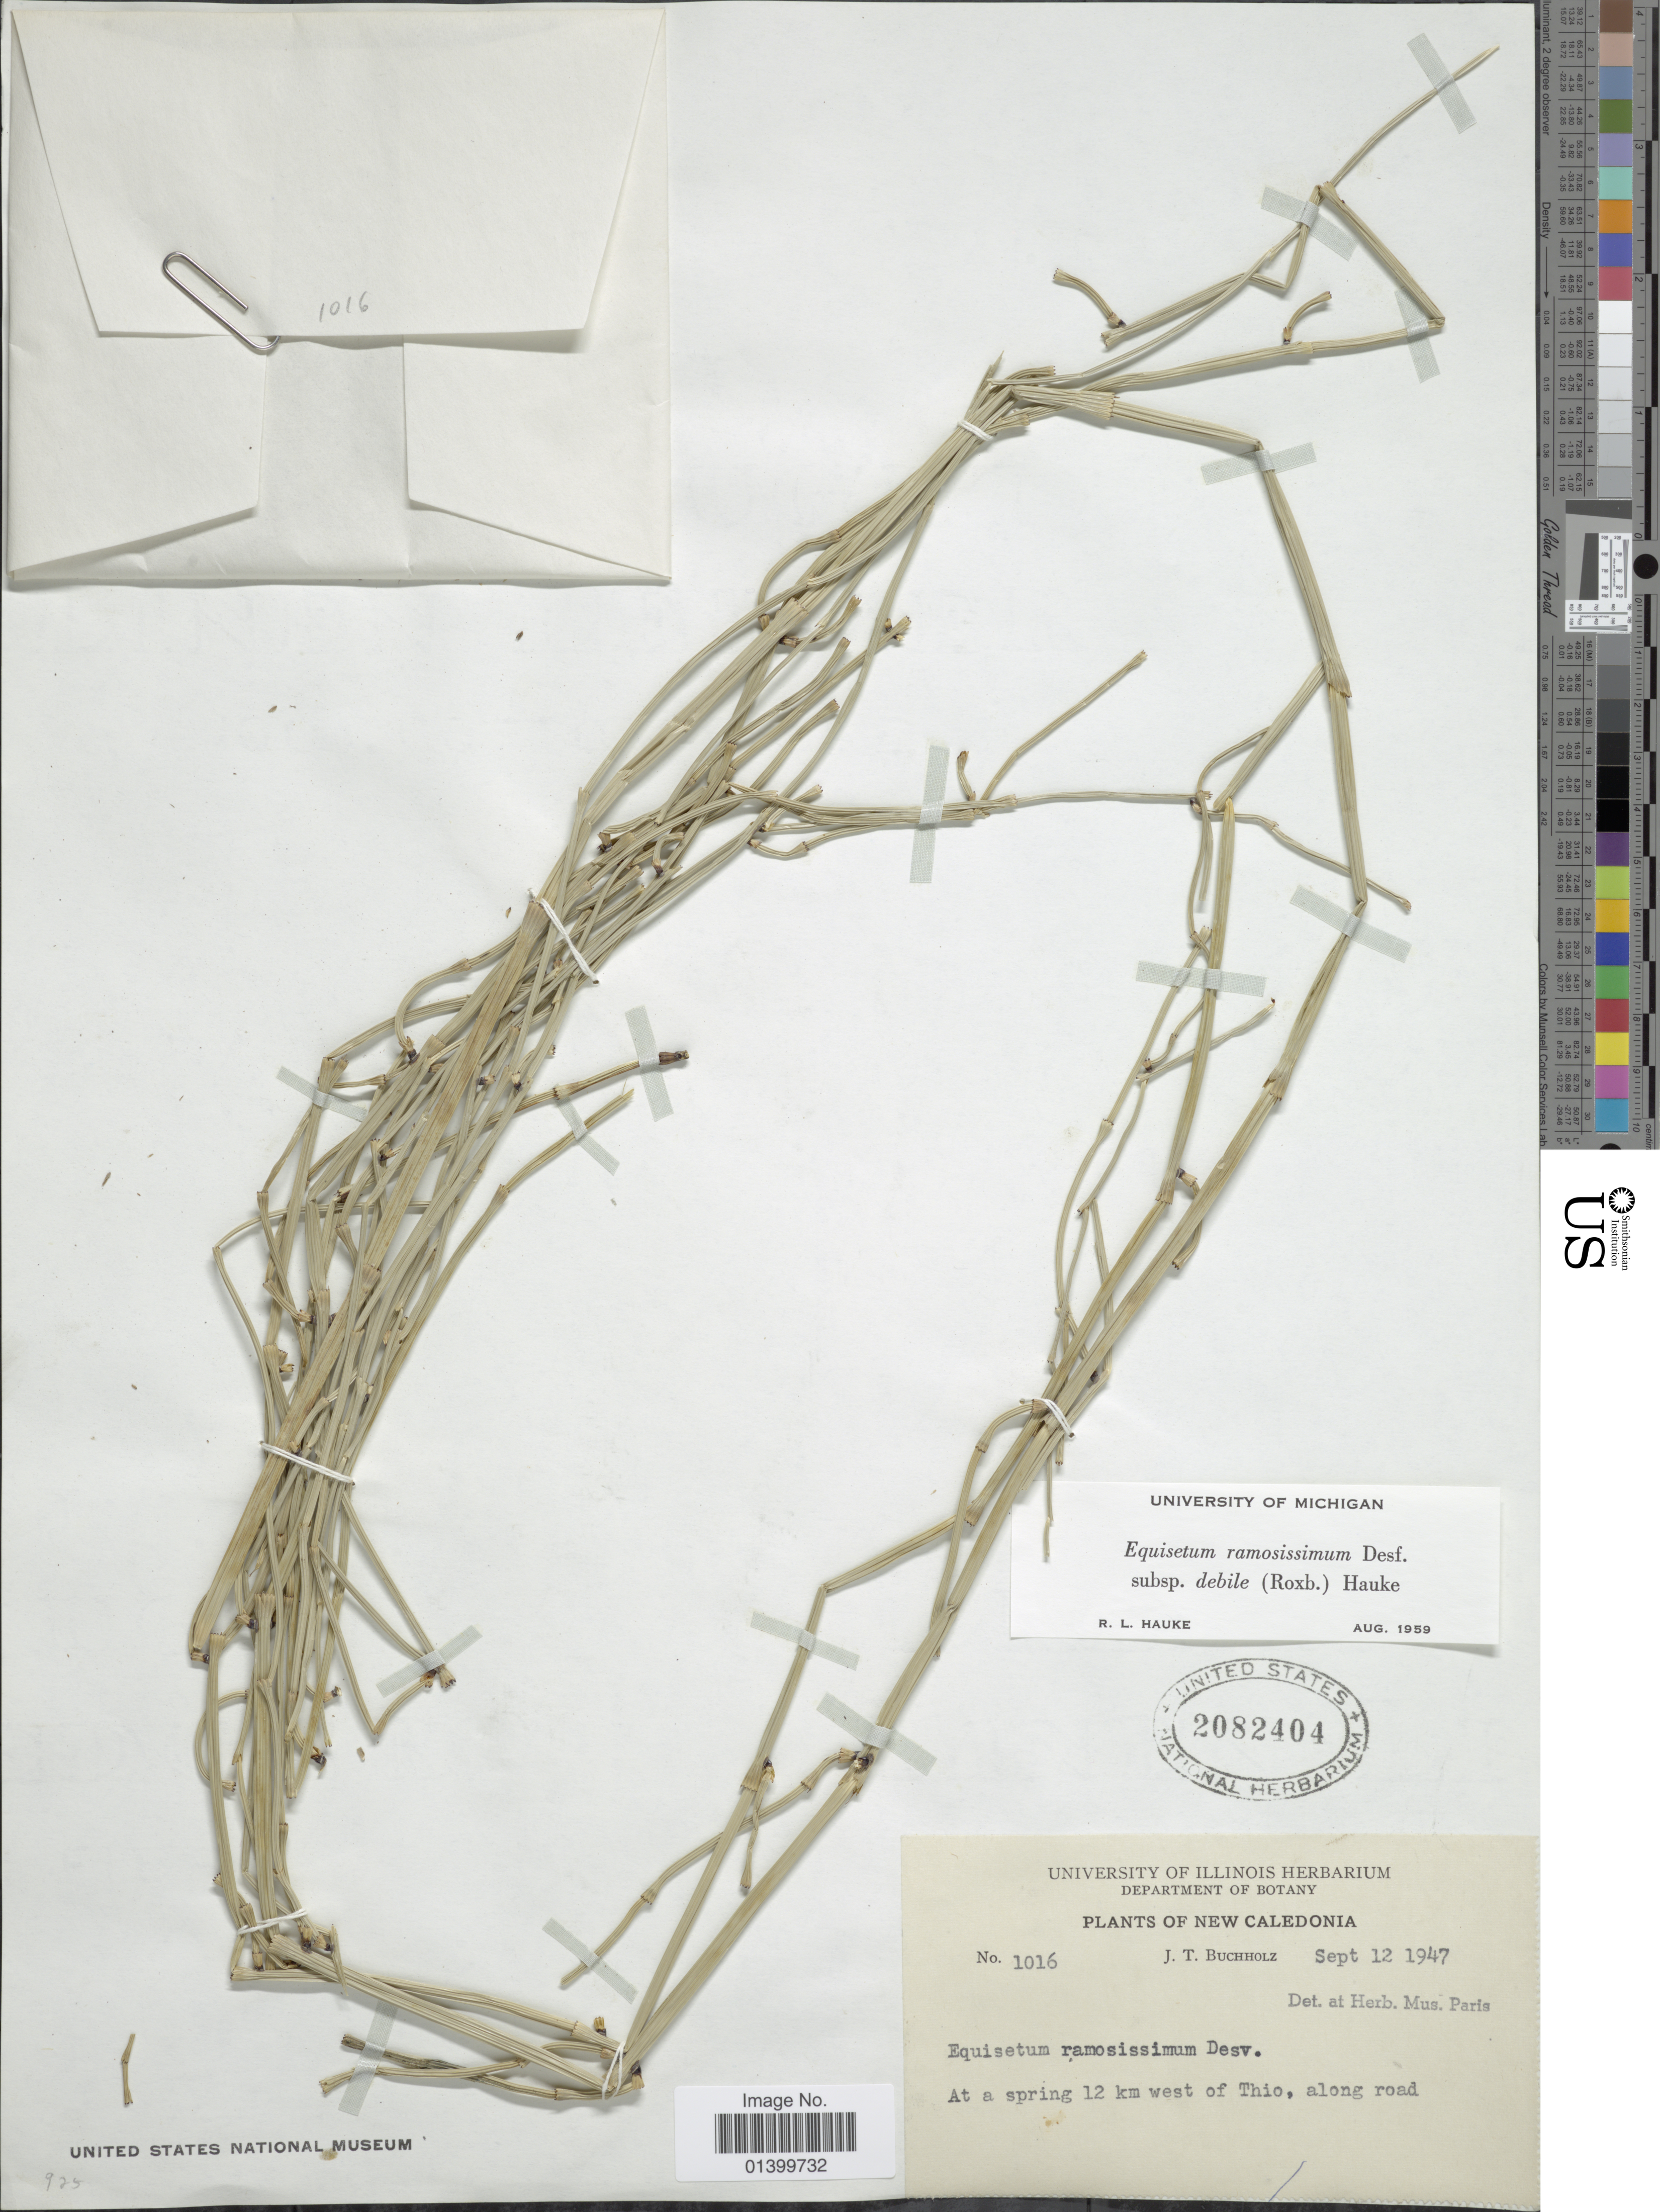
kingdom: Plantae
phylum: Tracheophyta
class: Polypodiopsida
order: Equisetales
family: Equisetaceae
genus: Equisetum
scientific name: Equisetum ramosissimum subsp. debile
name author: (Roxb. ex Vaucher) Hauke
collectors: J. T. Buchholz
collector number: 1016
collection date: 1947-09-12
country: New Caledonia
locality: Plants of New Caledonia. At a spring 12 km west of Thio, along road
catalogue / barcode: US 2082404